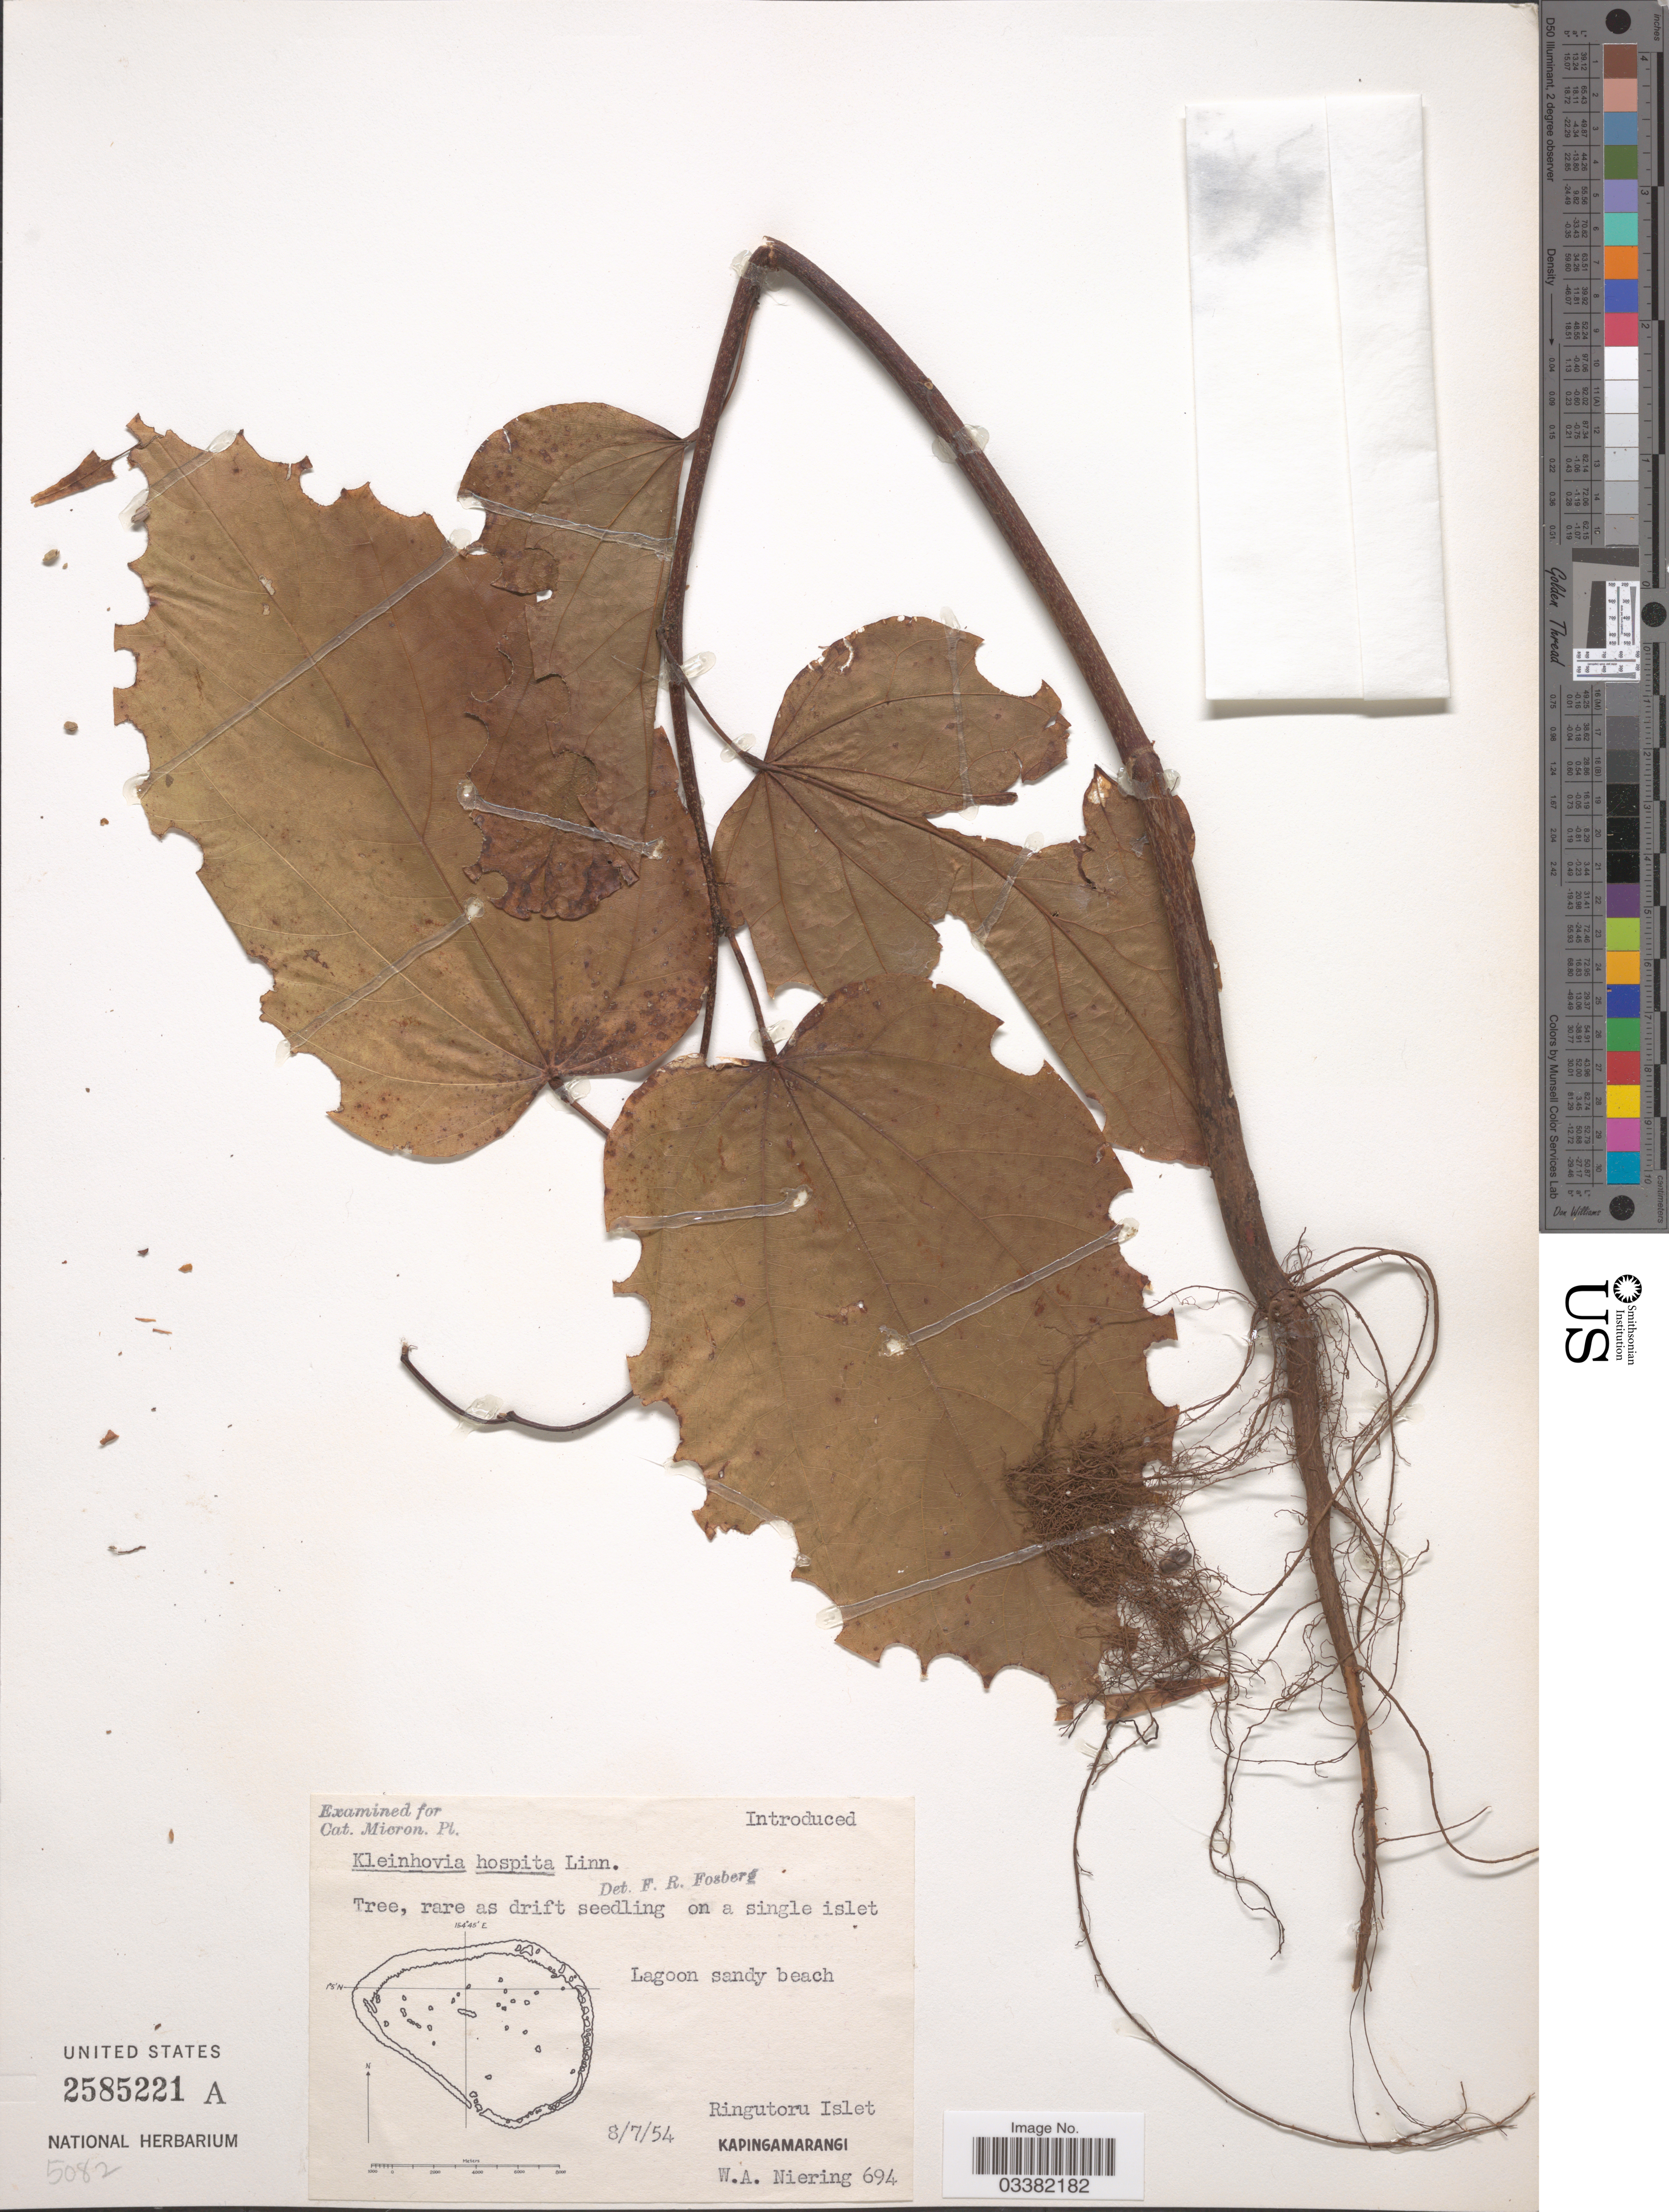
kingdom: Plantae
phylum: Tracheophyta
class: Magnoliopsida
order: Malvales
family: Malvaceae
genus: Kleinhovia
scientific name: Kleinhovia hospita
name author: L.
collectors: W. Niering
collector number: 694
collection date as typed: Transcribed d/m/y: 8/7/54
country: Micronesia, Federated States of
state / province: Pohnpei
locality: Ringutoru Islet. Kapingamarangi.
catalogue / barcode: US 2585221A